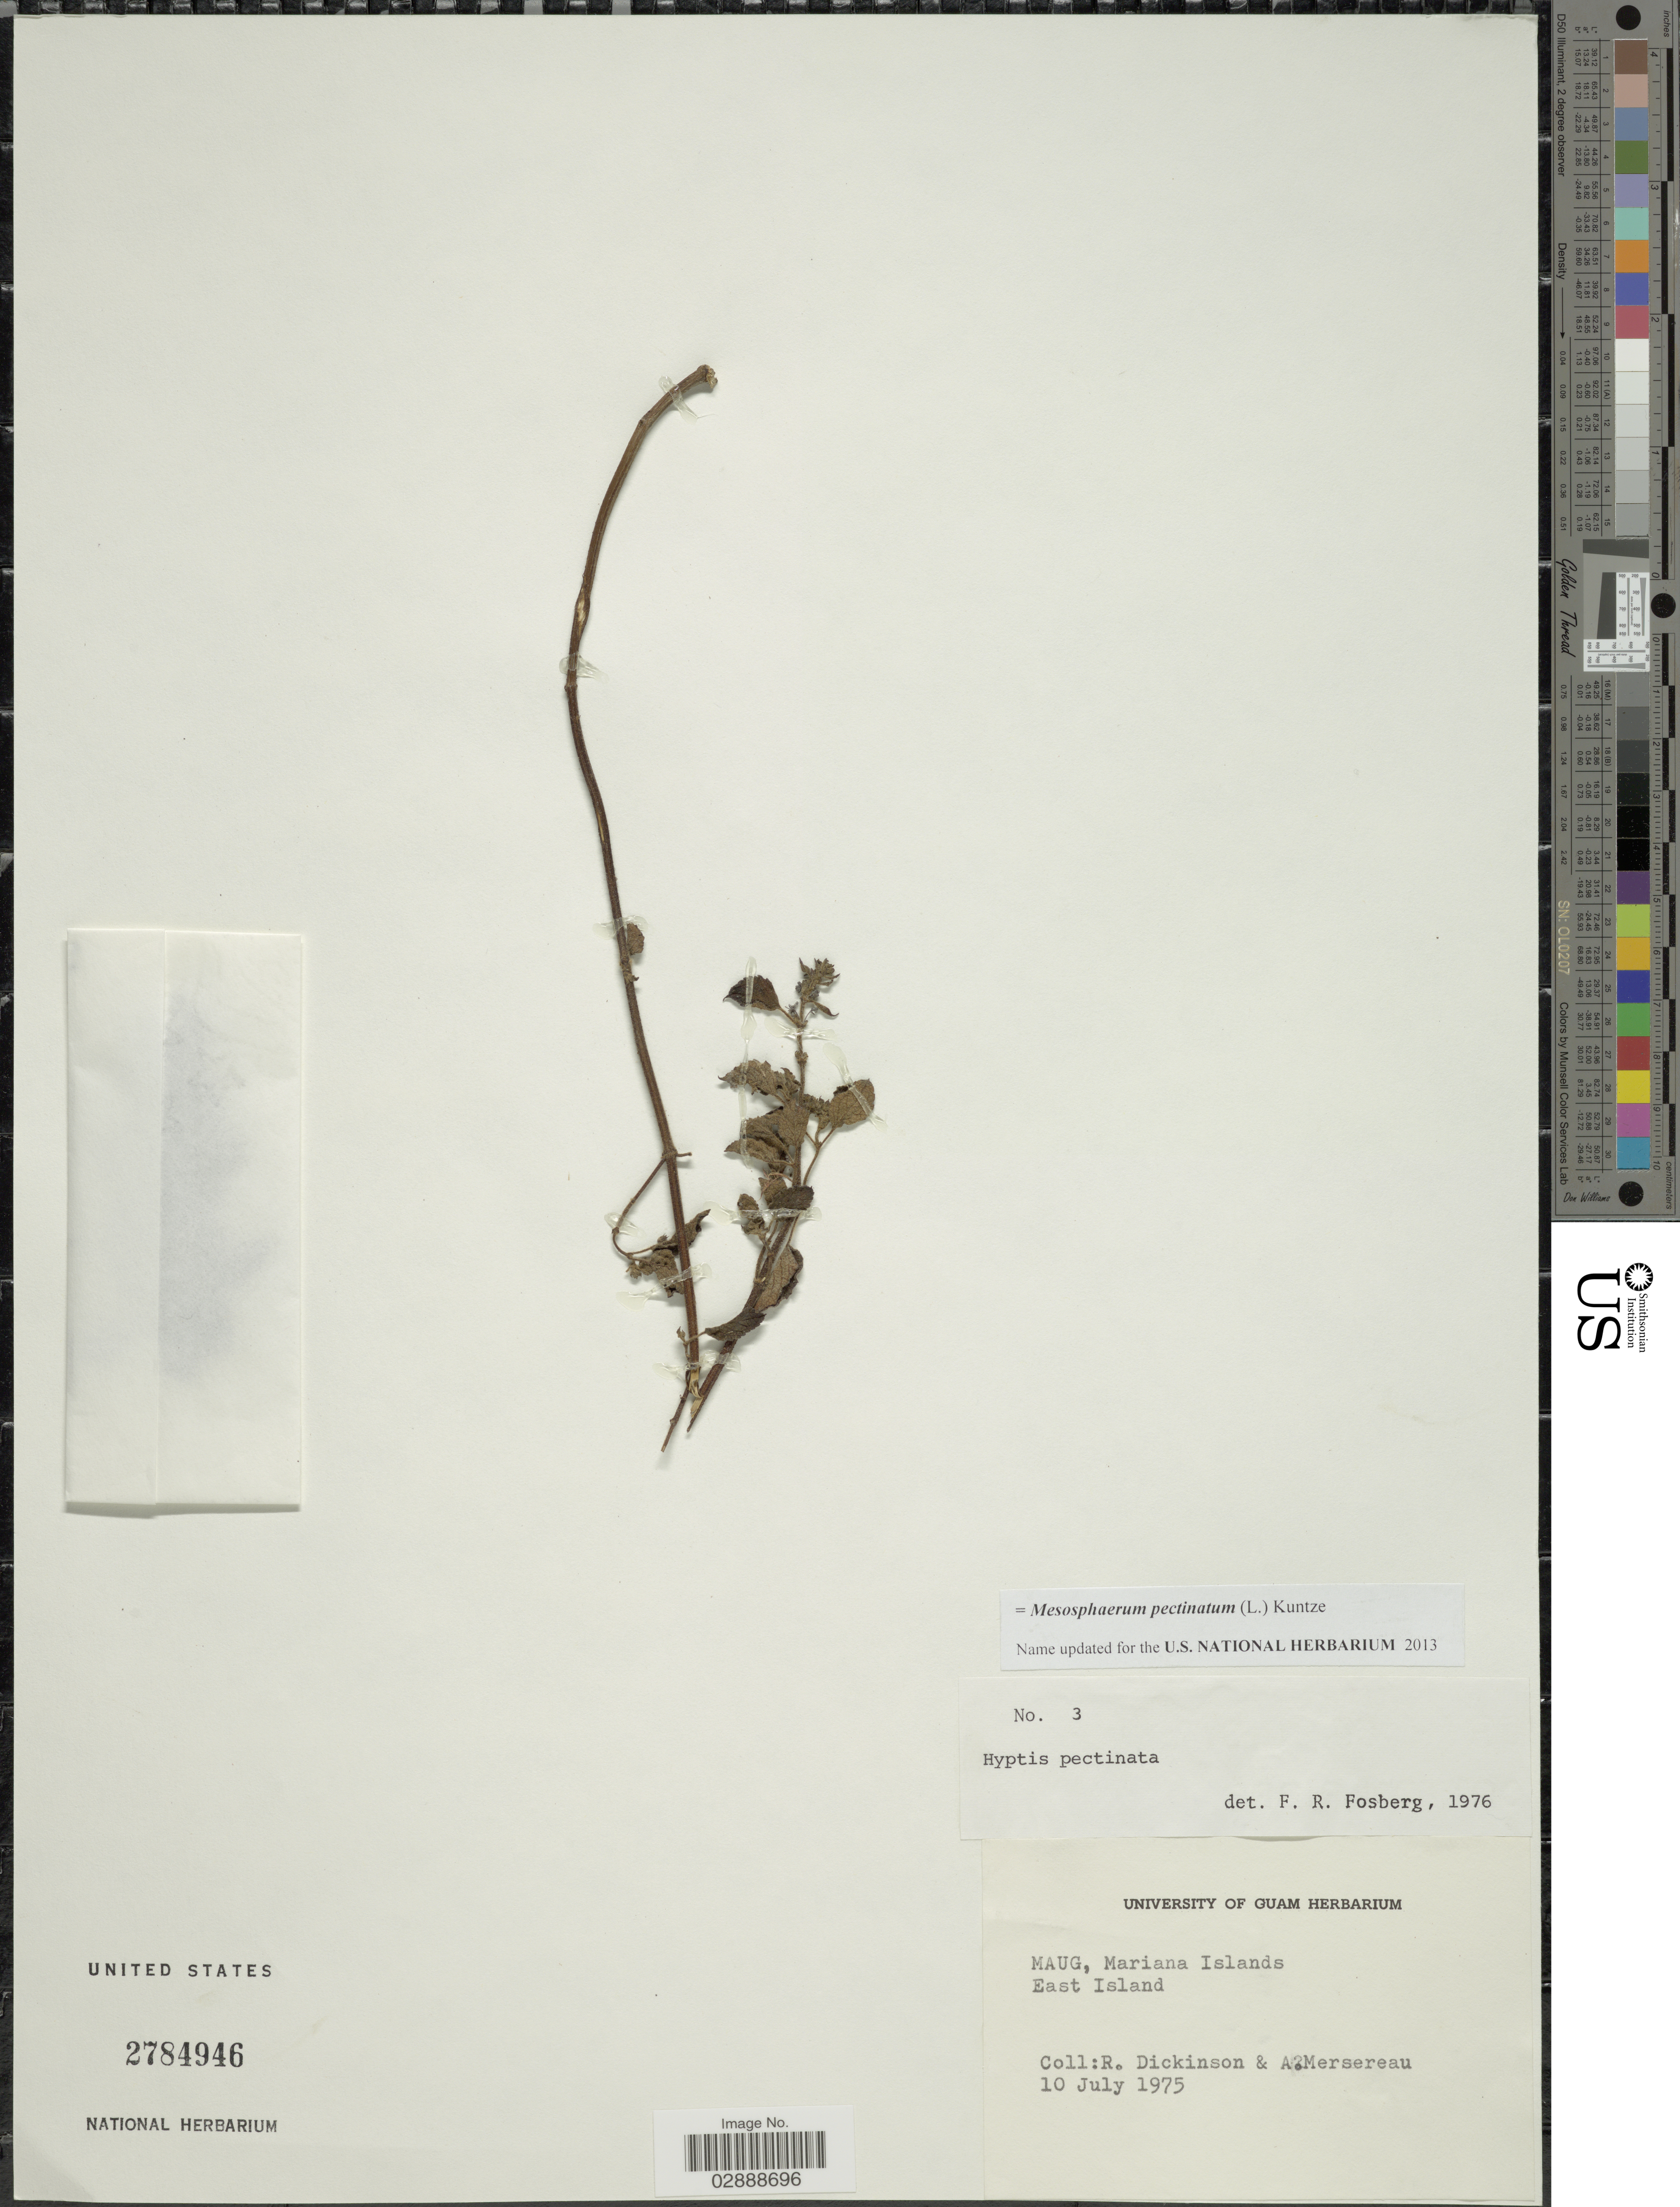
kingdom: Plantae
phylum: Tracheophyta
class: Magnoliopsida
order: Lamiales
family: Lamiaceae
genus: Mesosphaerum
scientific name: Mesosphaerum pectinatum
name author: (L.) Kuntze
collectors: R. Dickinson & A. Mersereau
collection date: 1975-07-10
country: Northern Mariana Islands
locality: Maug, Mariana Islands, East Island.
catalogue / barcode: US 2784946